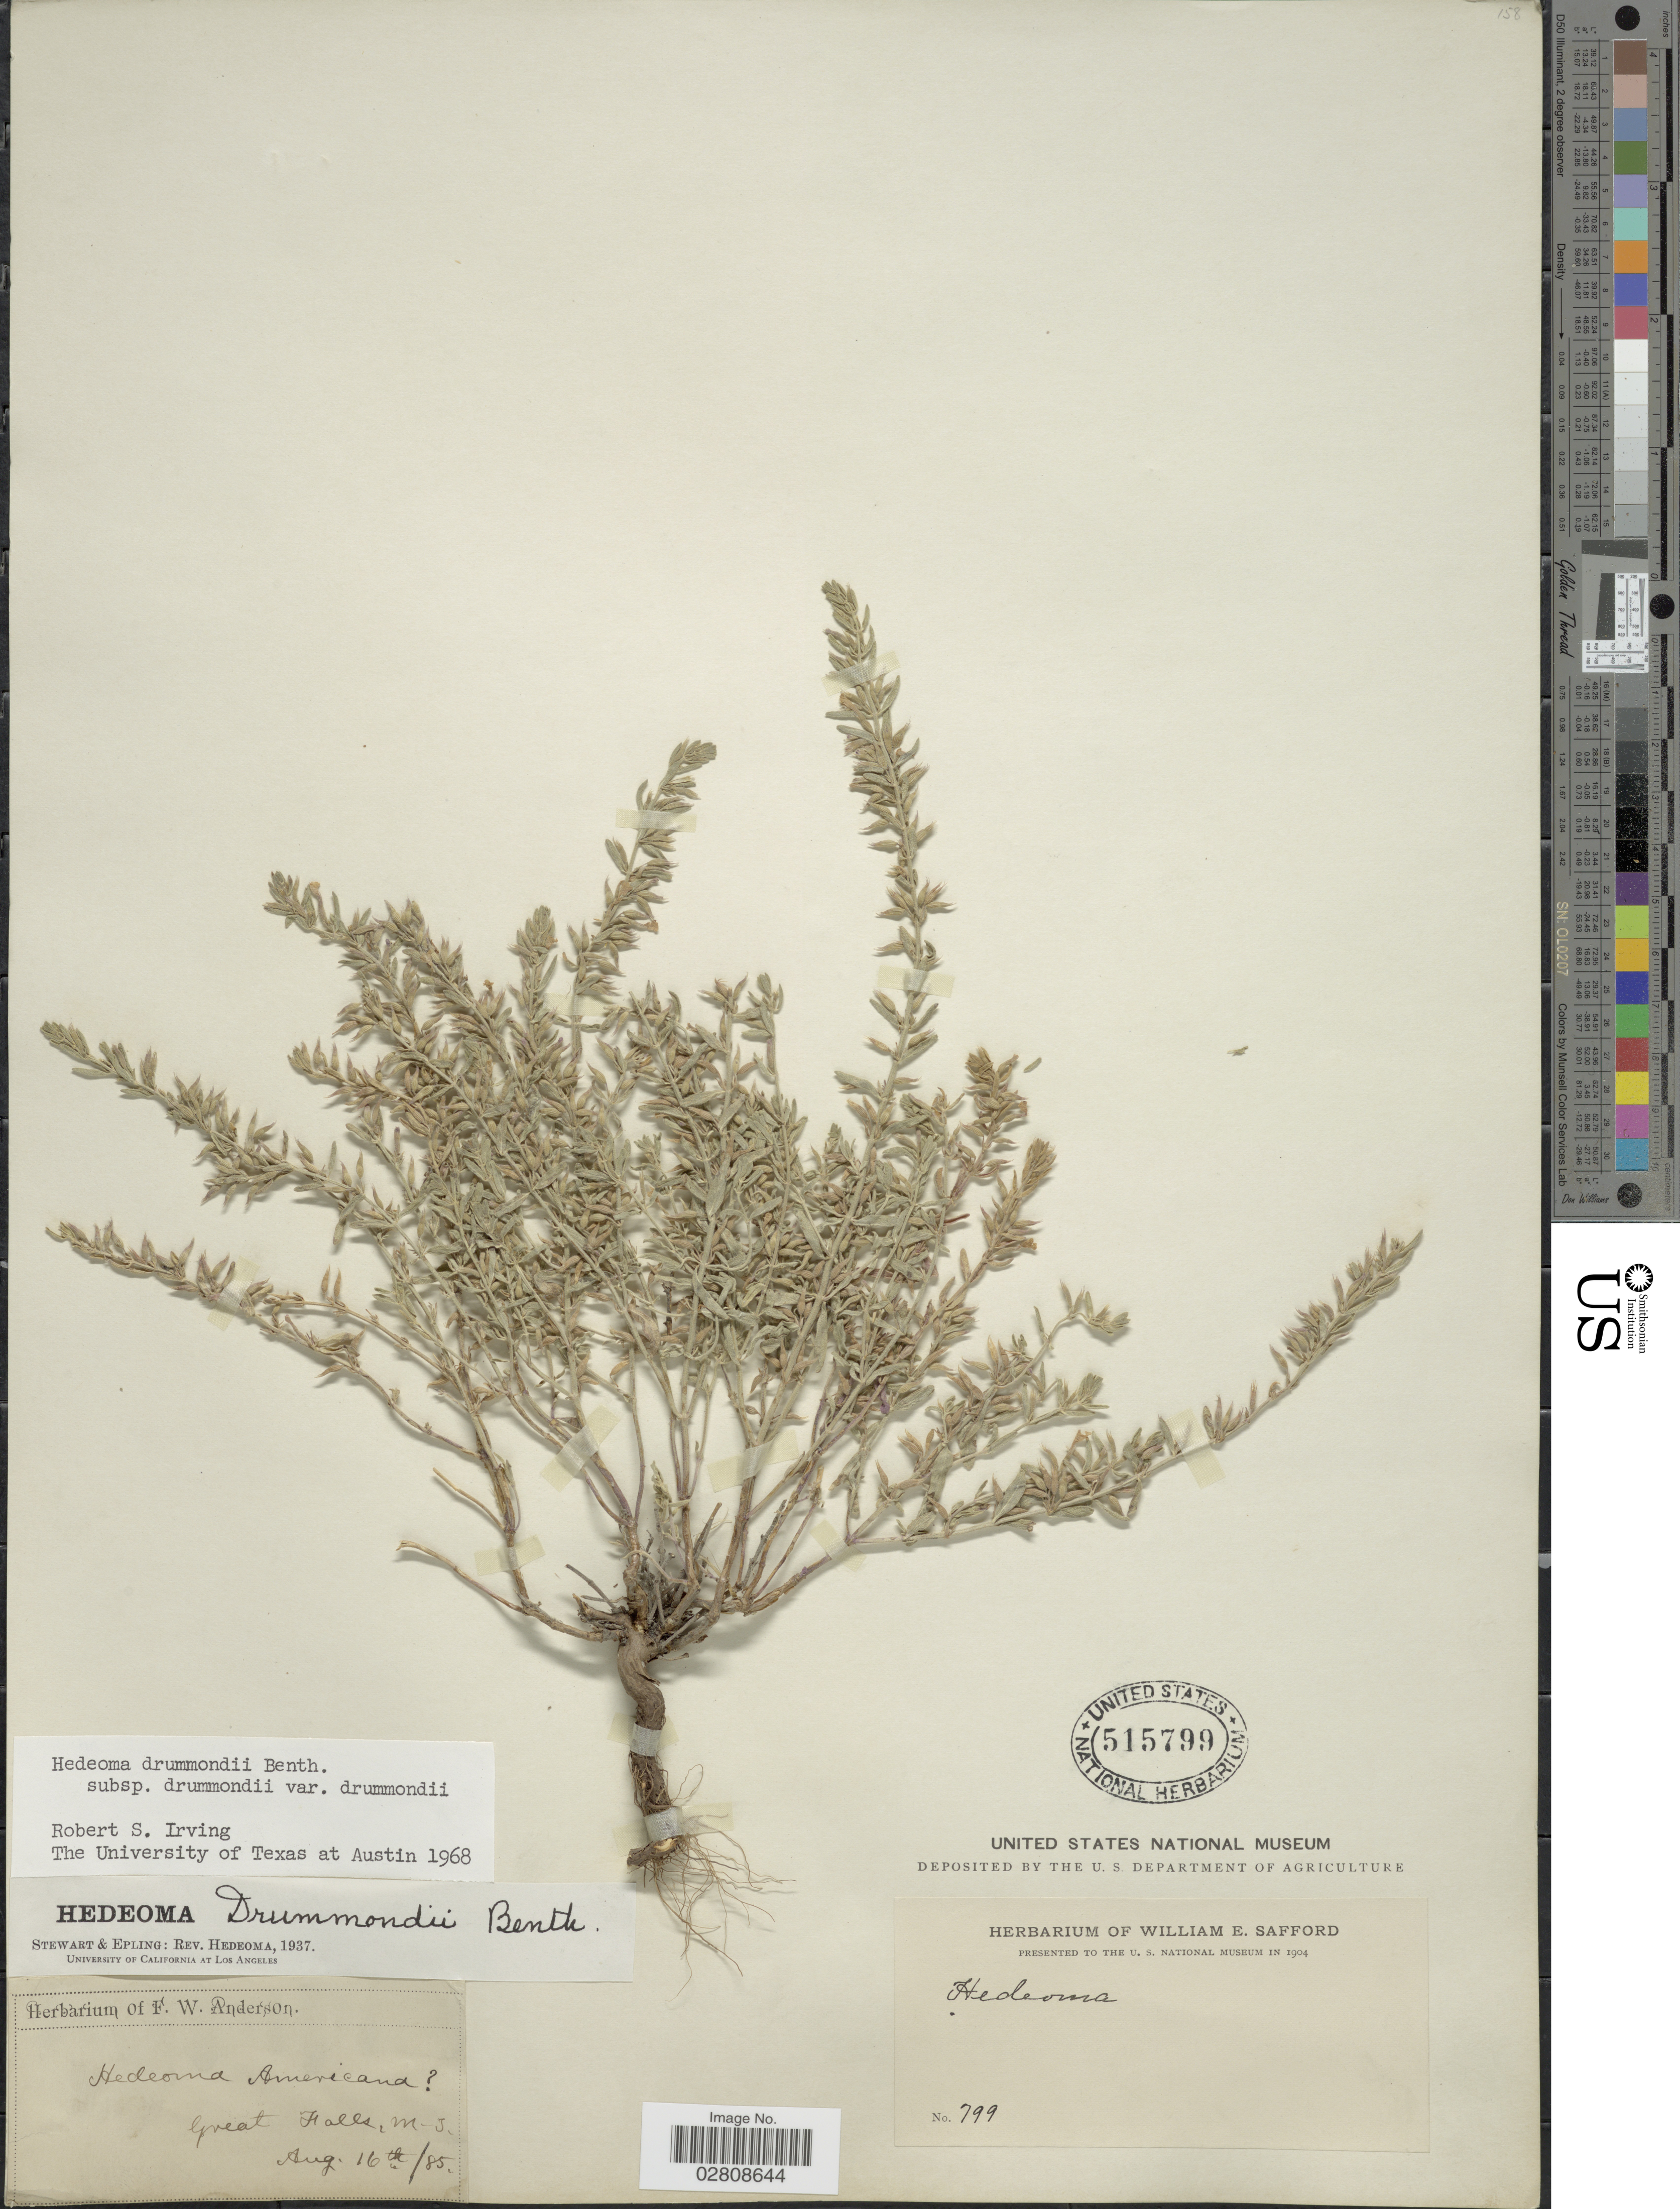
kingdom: Plantae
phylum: Tracheophyta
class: Magnoliopsida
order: Lamiales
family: Lamiaceae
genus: Hedeoma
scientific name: Hedeoma drummondii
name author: Benth.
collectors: ex herb. F.W. Anderson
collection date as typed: Transcribed d/m/y: 16/8/85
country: United States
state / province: Michigan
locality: Great Falls.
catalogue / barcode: US 515799-2